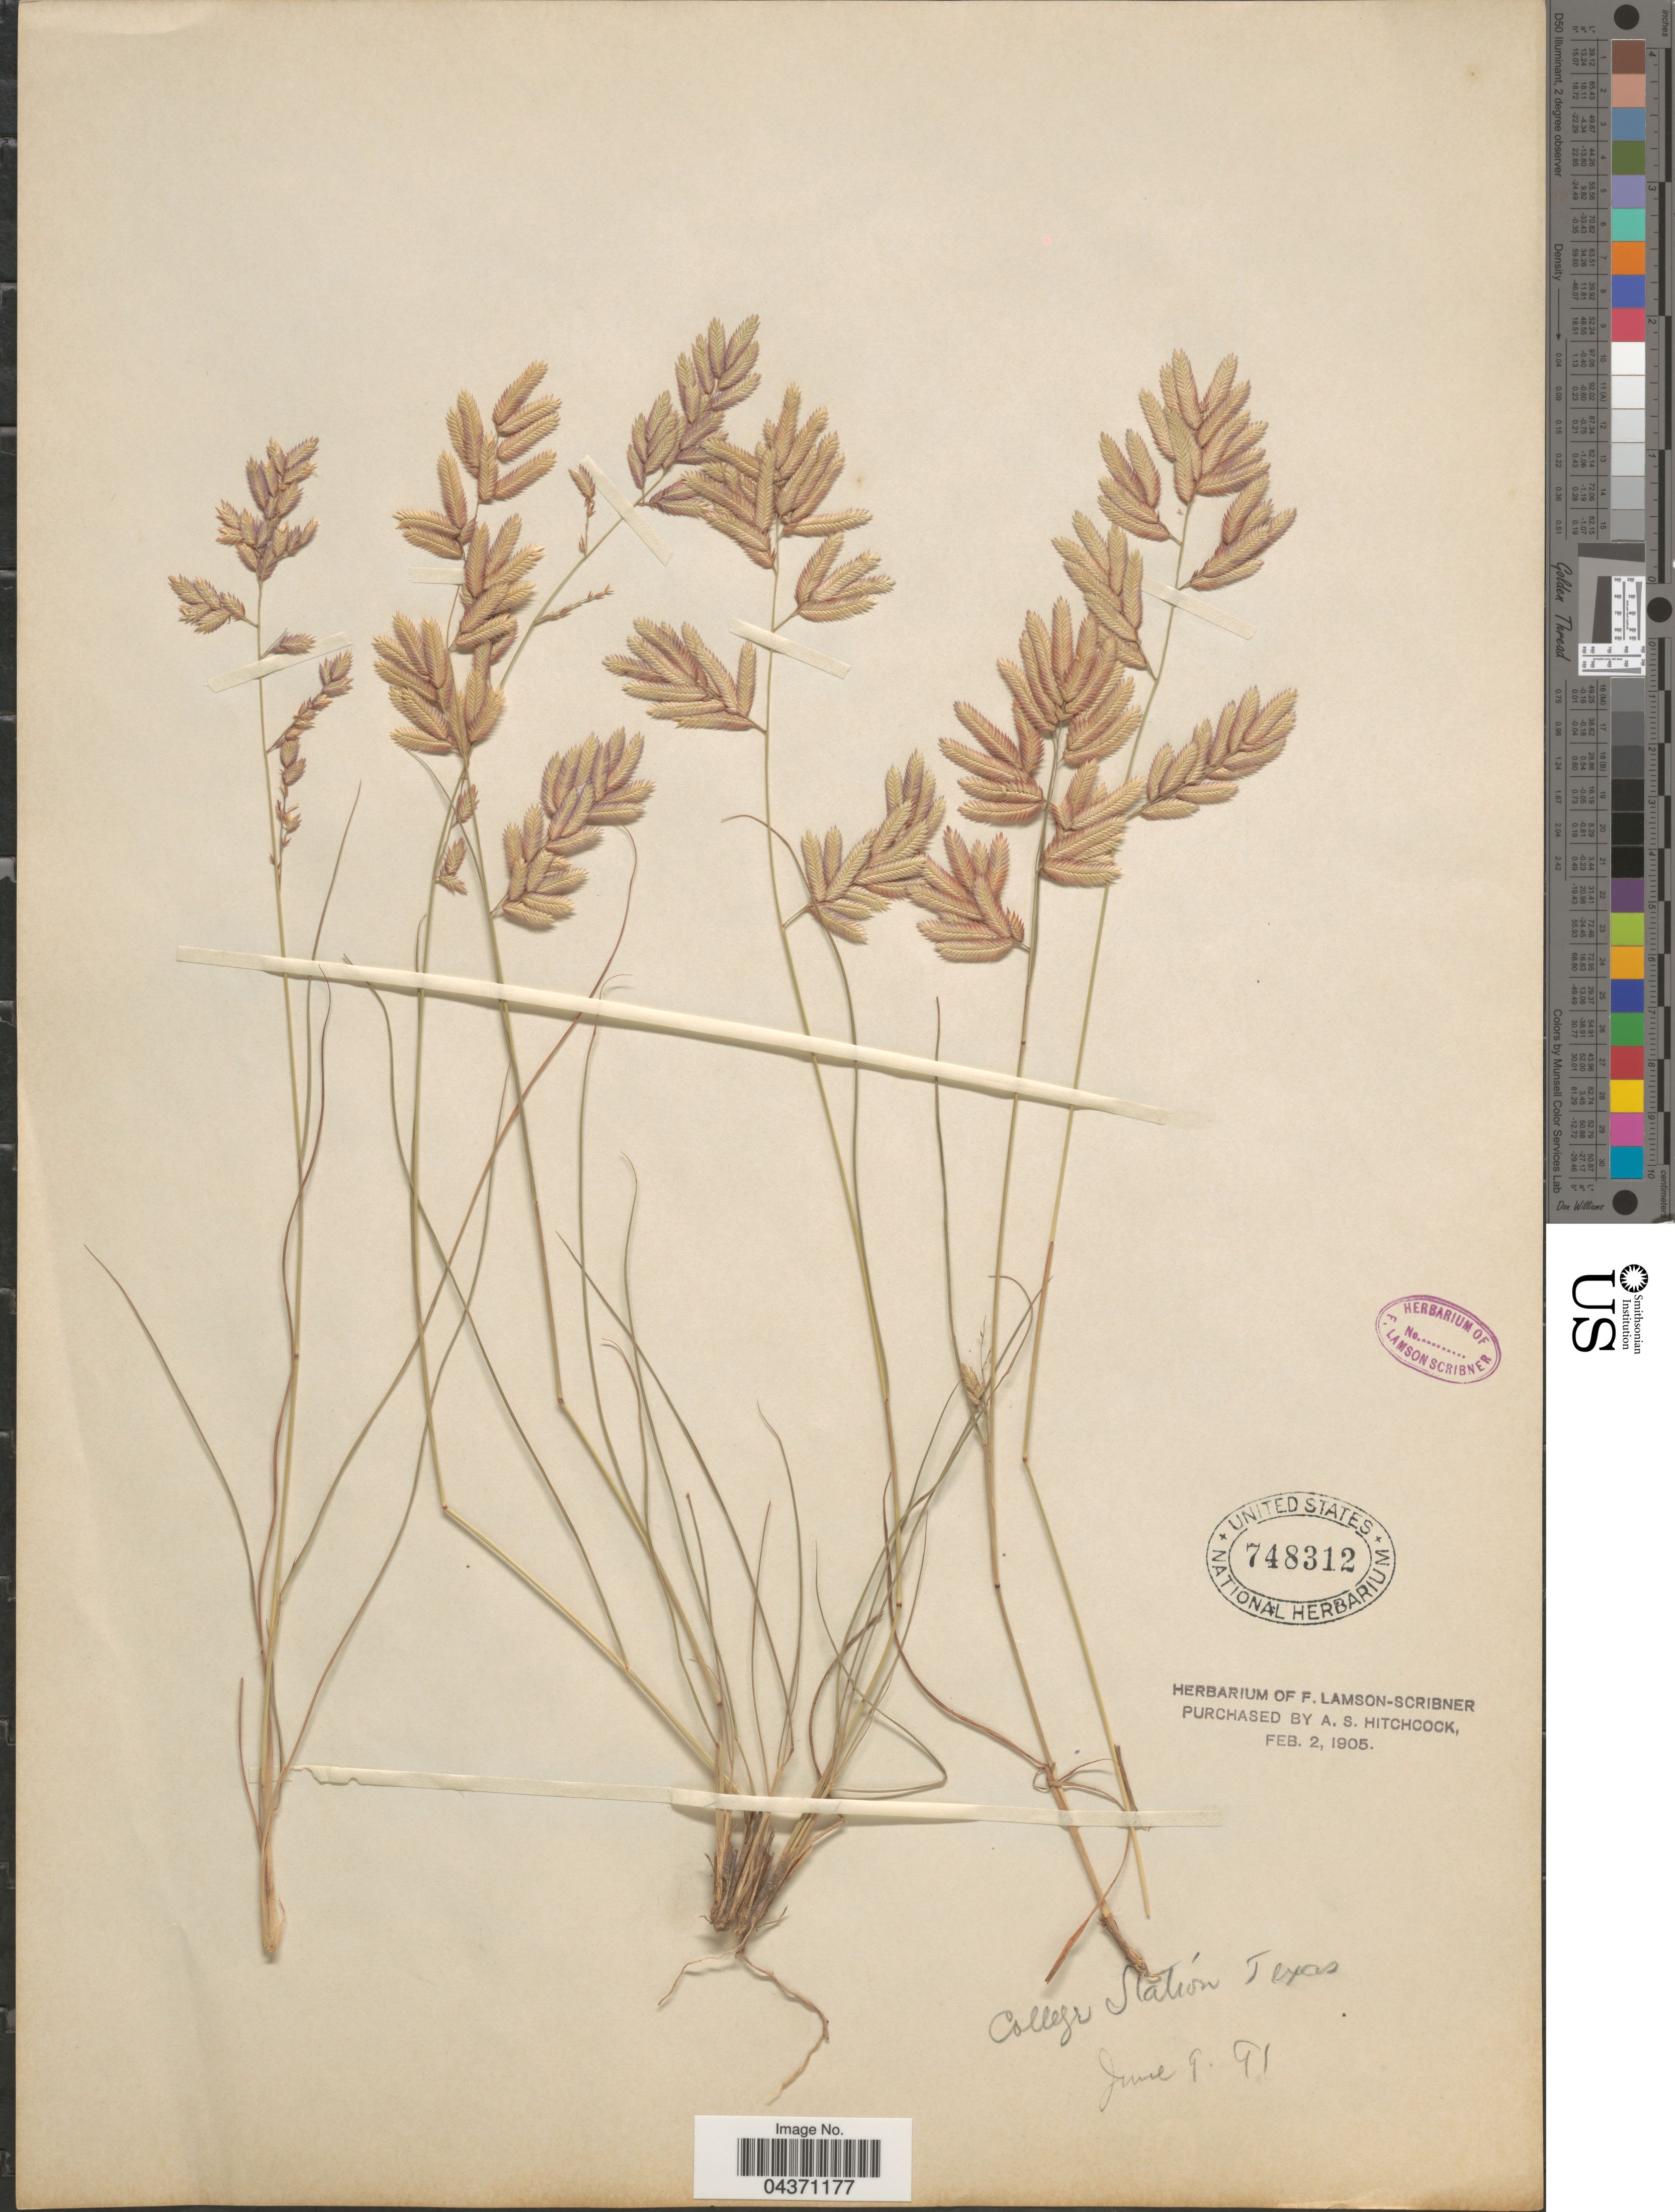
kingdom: Plantae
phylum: Tracheophyta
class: Liliopsida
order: Poales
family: Poaceae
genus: Eragrostis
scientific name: Eragrostis secundiflora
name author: J. Presl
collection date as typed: Transcribed d/m/y: 9/6/91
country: United States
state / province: Texas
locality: College Station Texas.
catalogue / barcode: US 748312